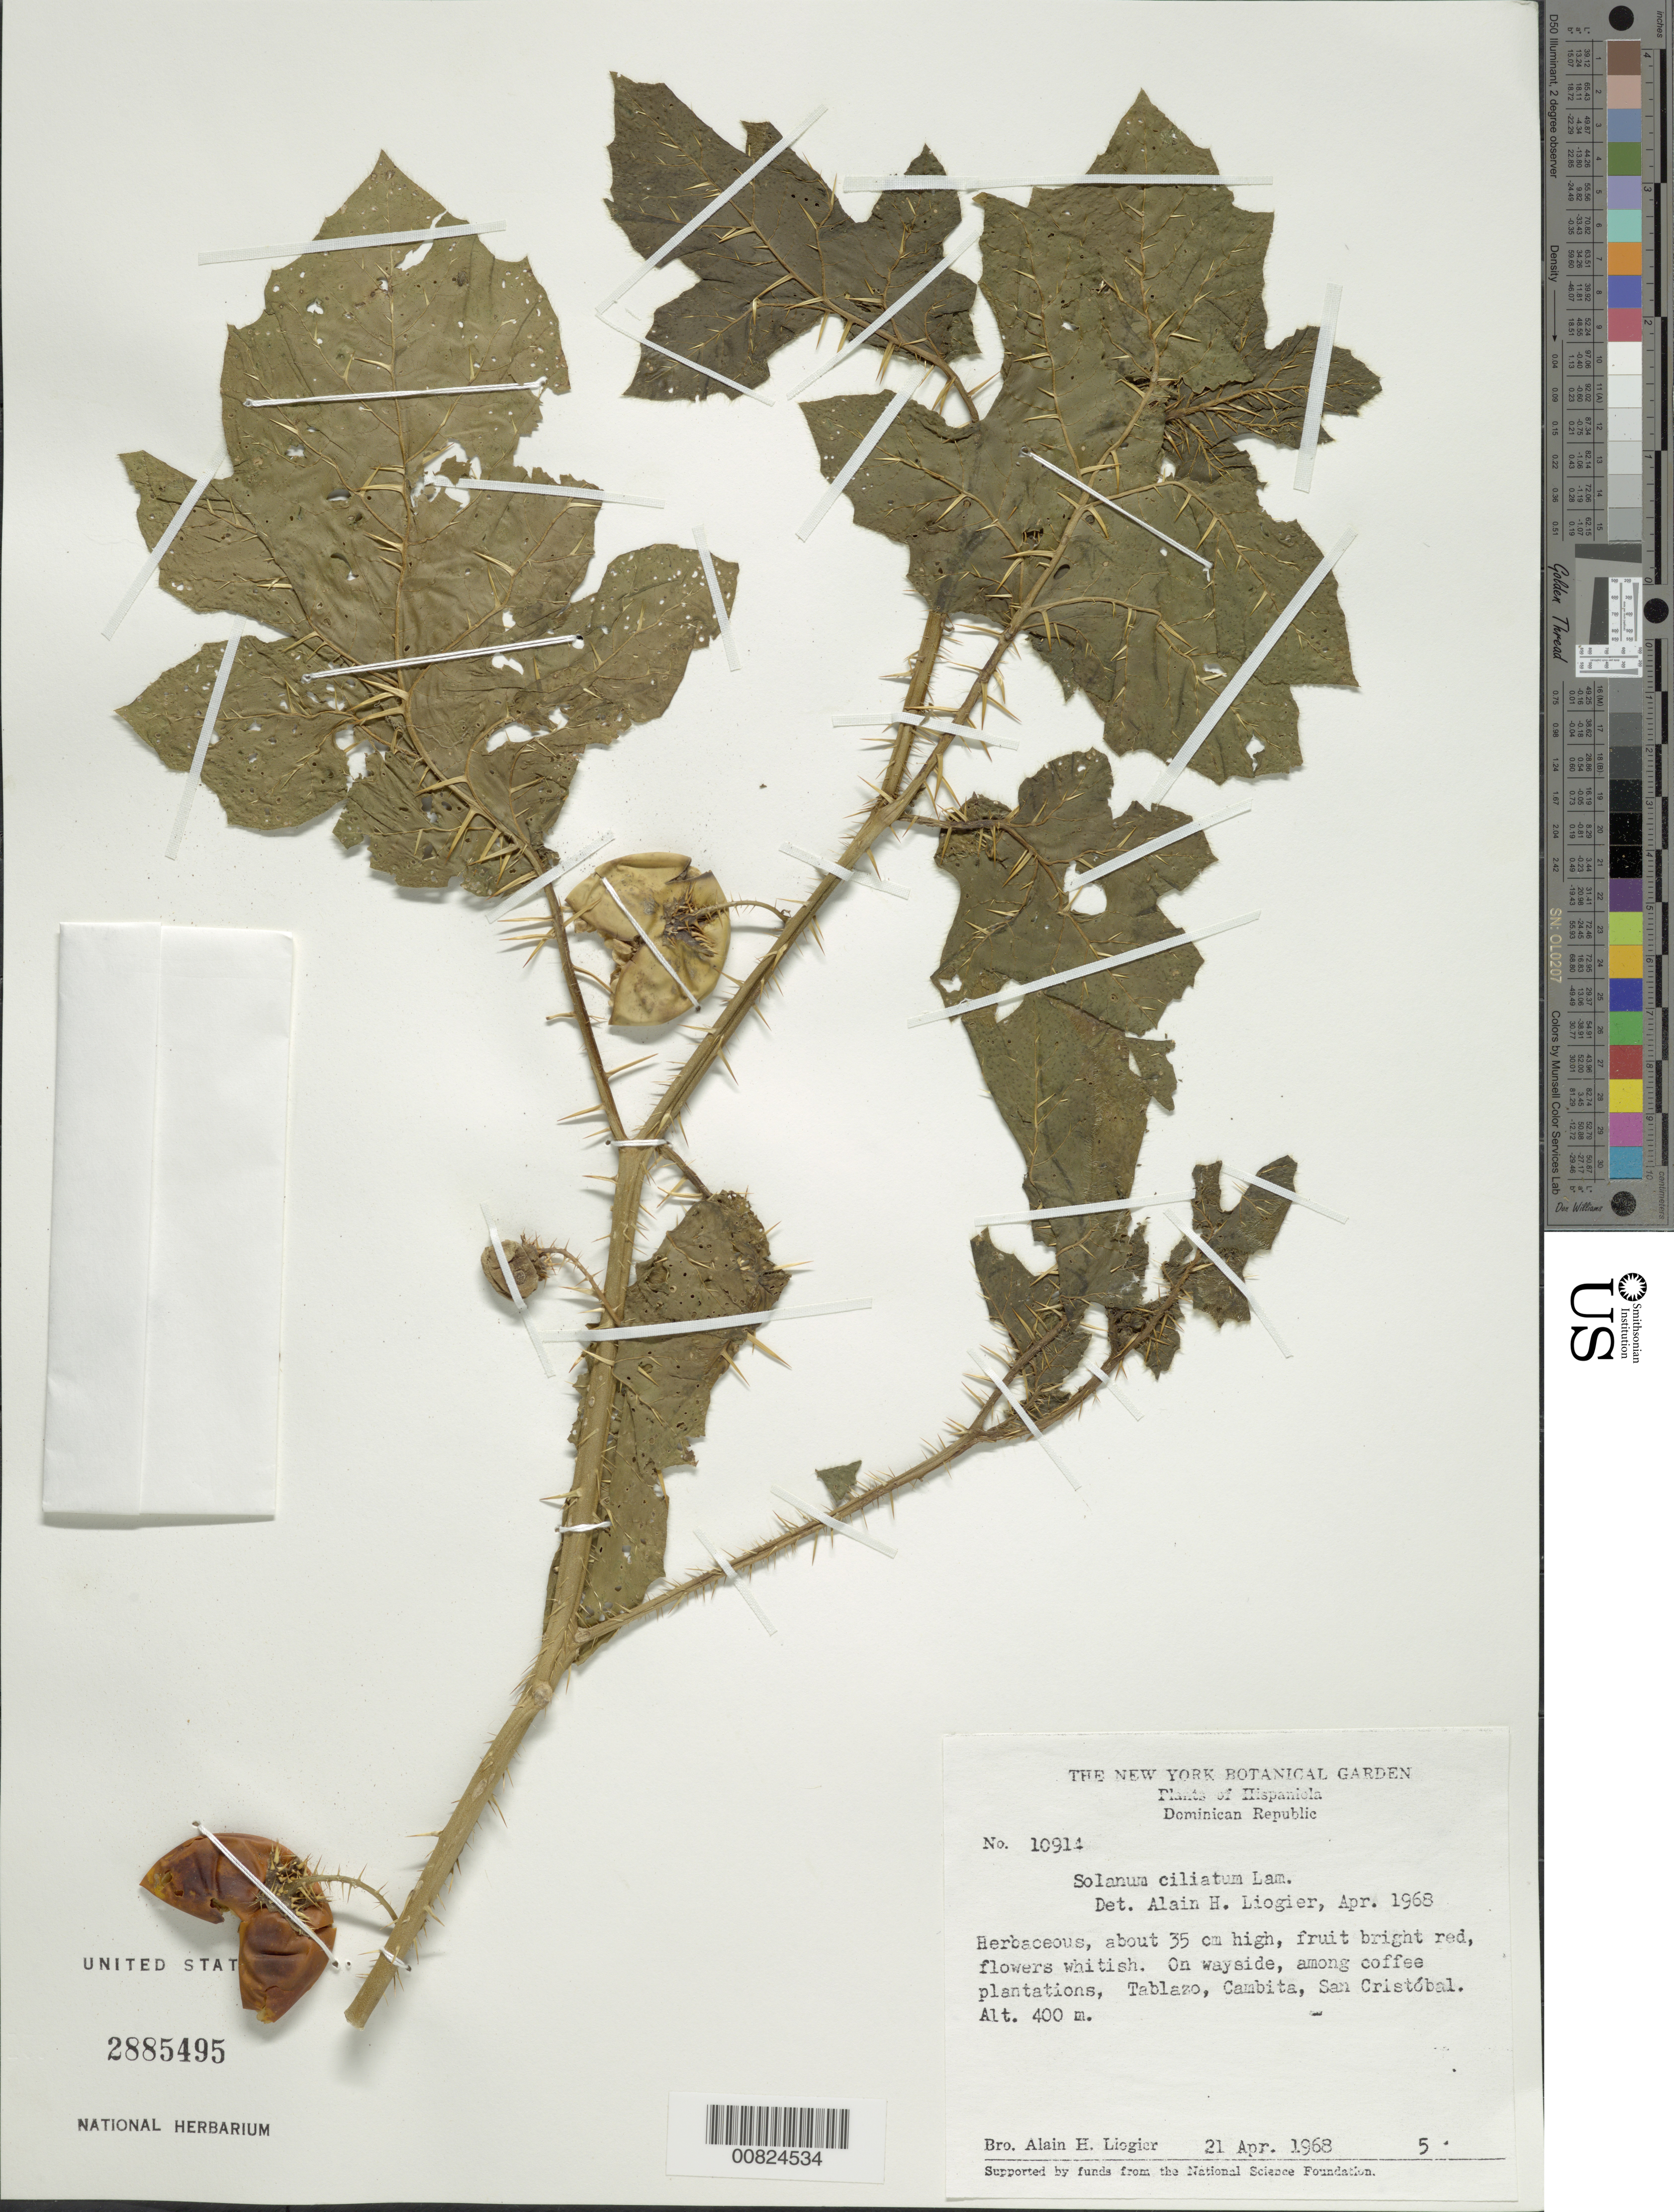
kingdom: Plantae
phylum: Tracheophyta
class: Magnoliopsida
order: Solanales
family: Solanaceae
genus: Solanum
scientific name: Solanum capsicoides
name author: All.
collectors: A. H. Liogier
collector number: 10914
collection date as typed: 21 Apr 1968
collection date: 1968-04-21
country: Dominican Republic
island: Hispaniola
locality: On wayside, Tablazo, Cambita, San Cristóbal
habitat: Among coffee plantations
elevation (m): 400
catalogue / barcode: US 2885495